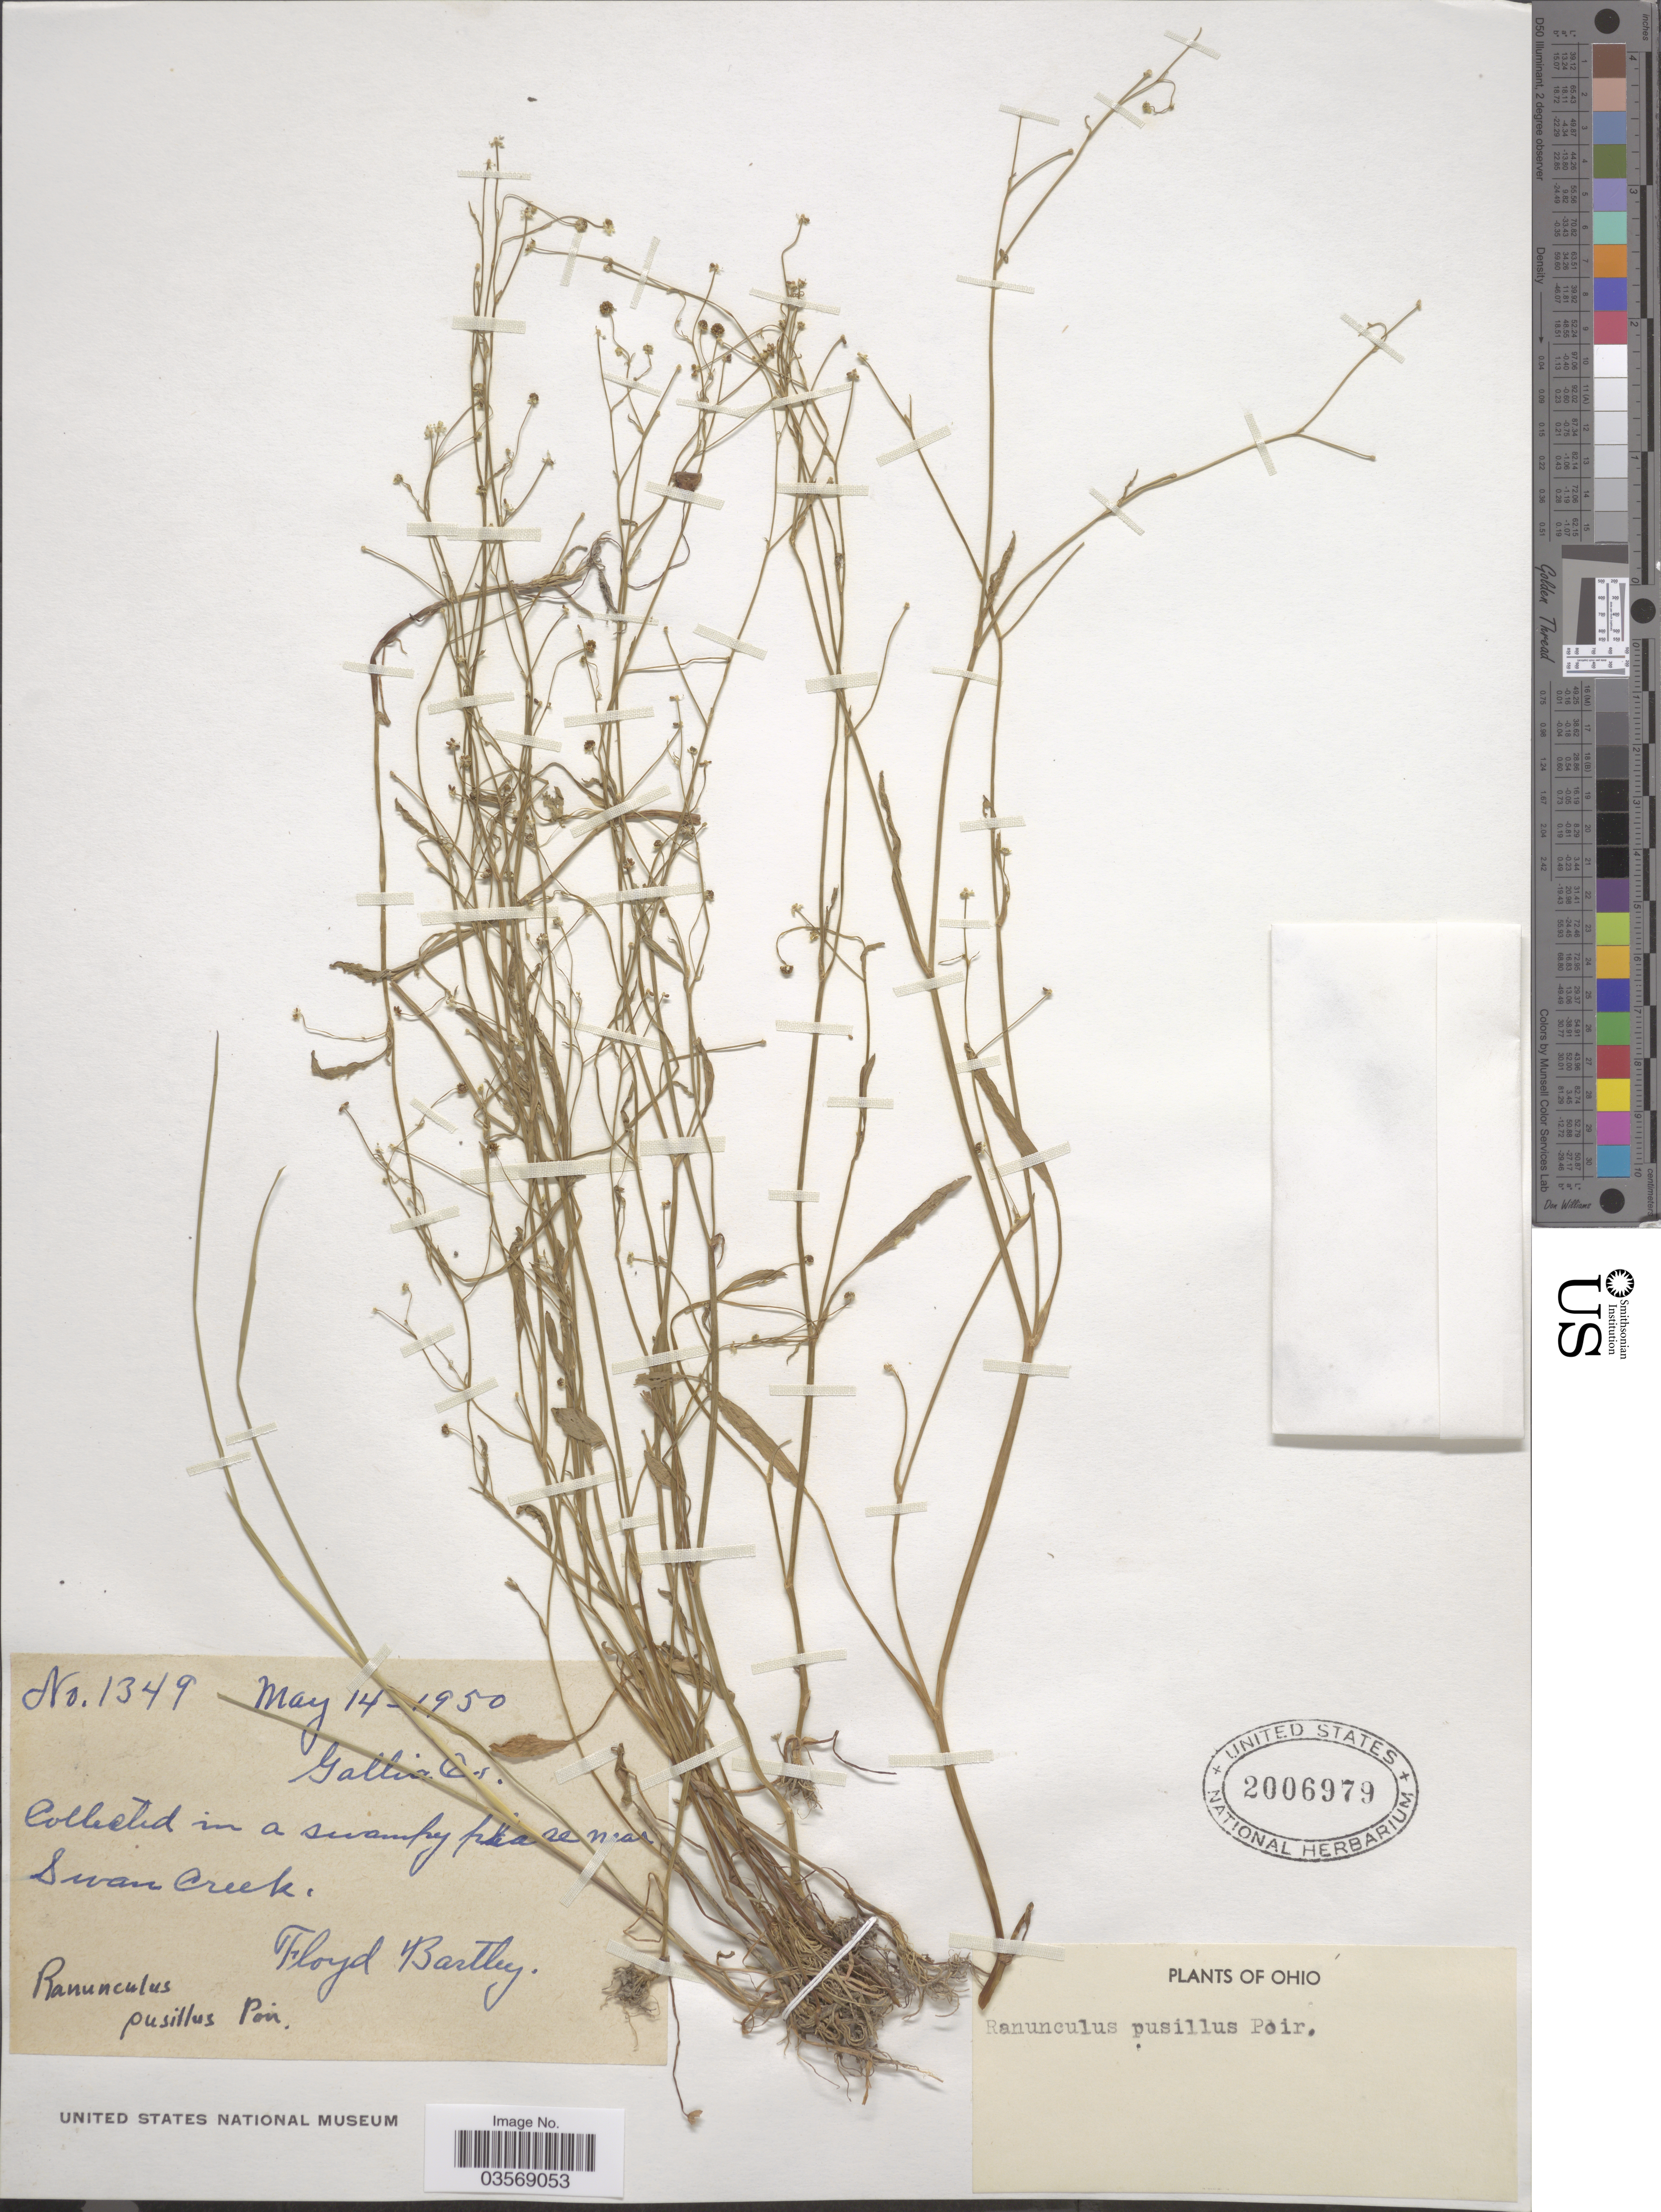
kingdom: Plantae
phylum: Tracheophyta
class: Magnoliopsida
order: Ranunculales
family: Ranunculaceae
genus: Ranunculus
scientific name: Ranunculus pusillus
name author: Poir.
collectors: F. Bartley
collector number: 1349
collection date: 1950-05-14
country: United States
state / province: Ohio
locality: Gallia Co. Near Swan Creek.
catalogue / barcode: US 2006979